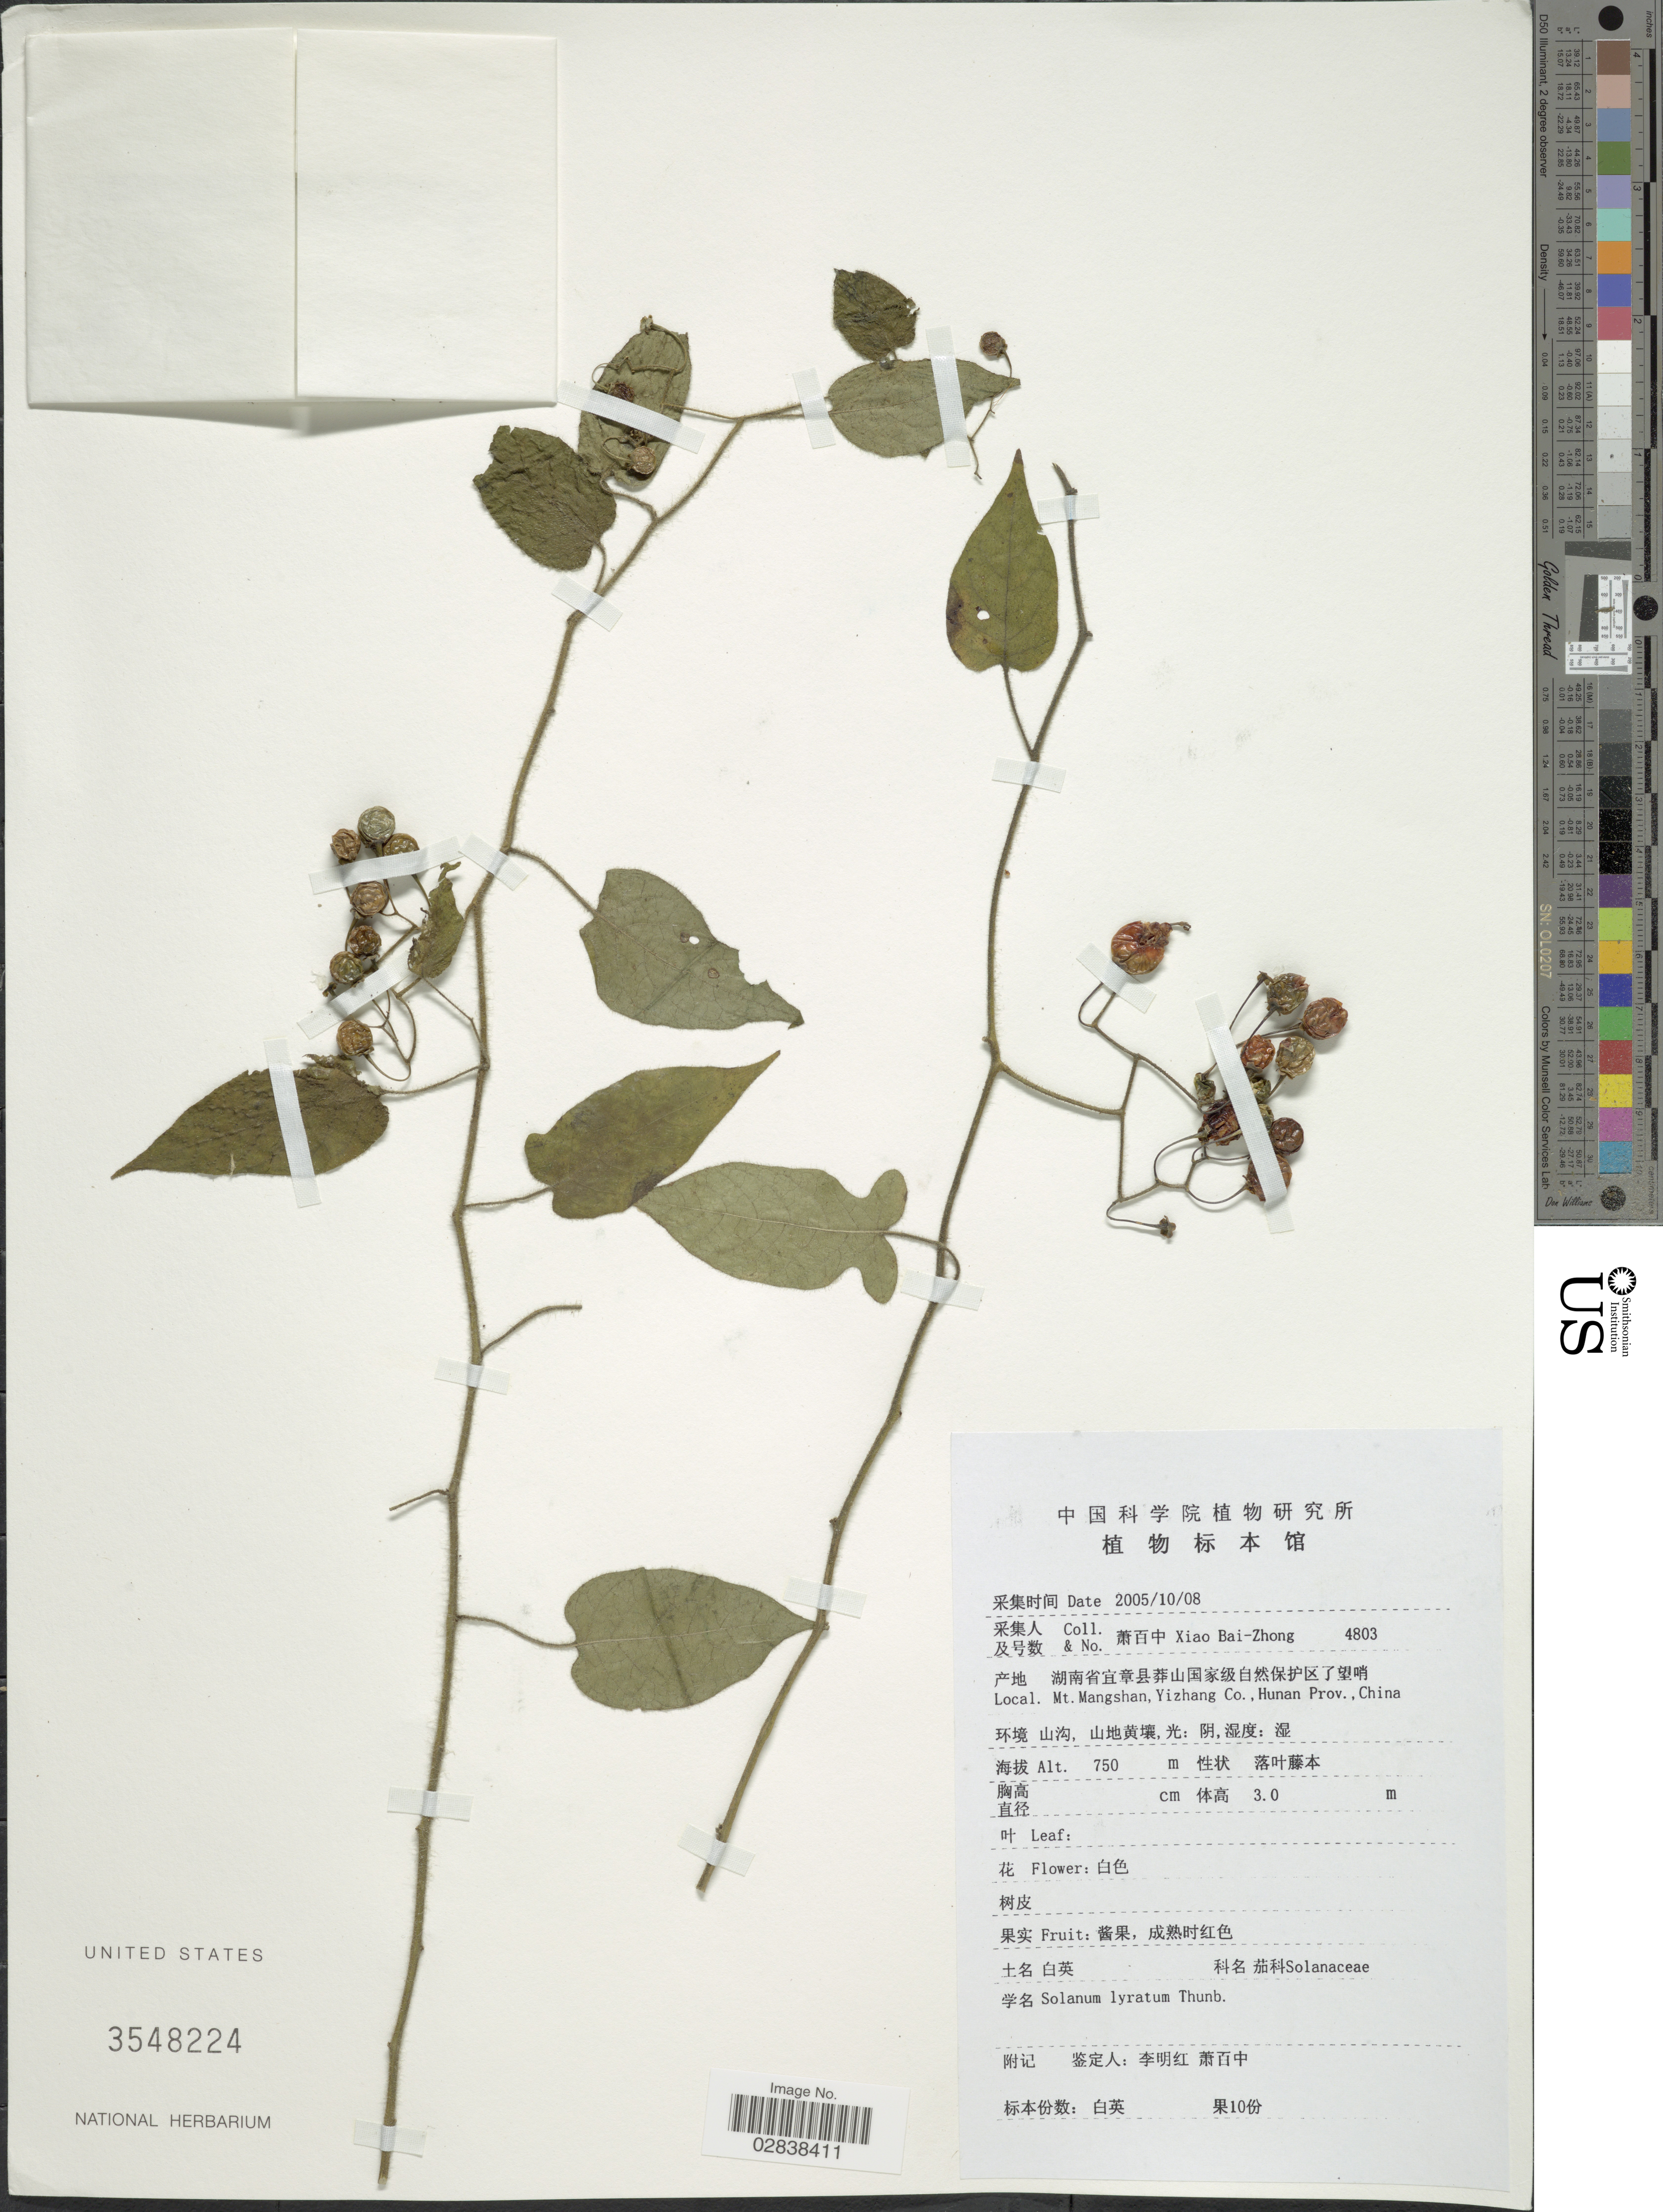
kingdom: Plantae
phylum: Tracheophyta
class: Magnoliopsida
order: Solanales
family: Solanaceae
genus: Solanum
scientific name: Solanum nigrum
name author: L.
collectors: B. Z. Xiao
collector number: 4803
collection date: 2005-10-08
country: China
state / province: Hunan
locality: Mt. Mangshan, Yizhang Co.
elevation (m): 750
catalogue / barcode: US 3548224